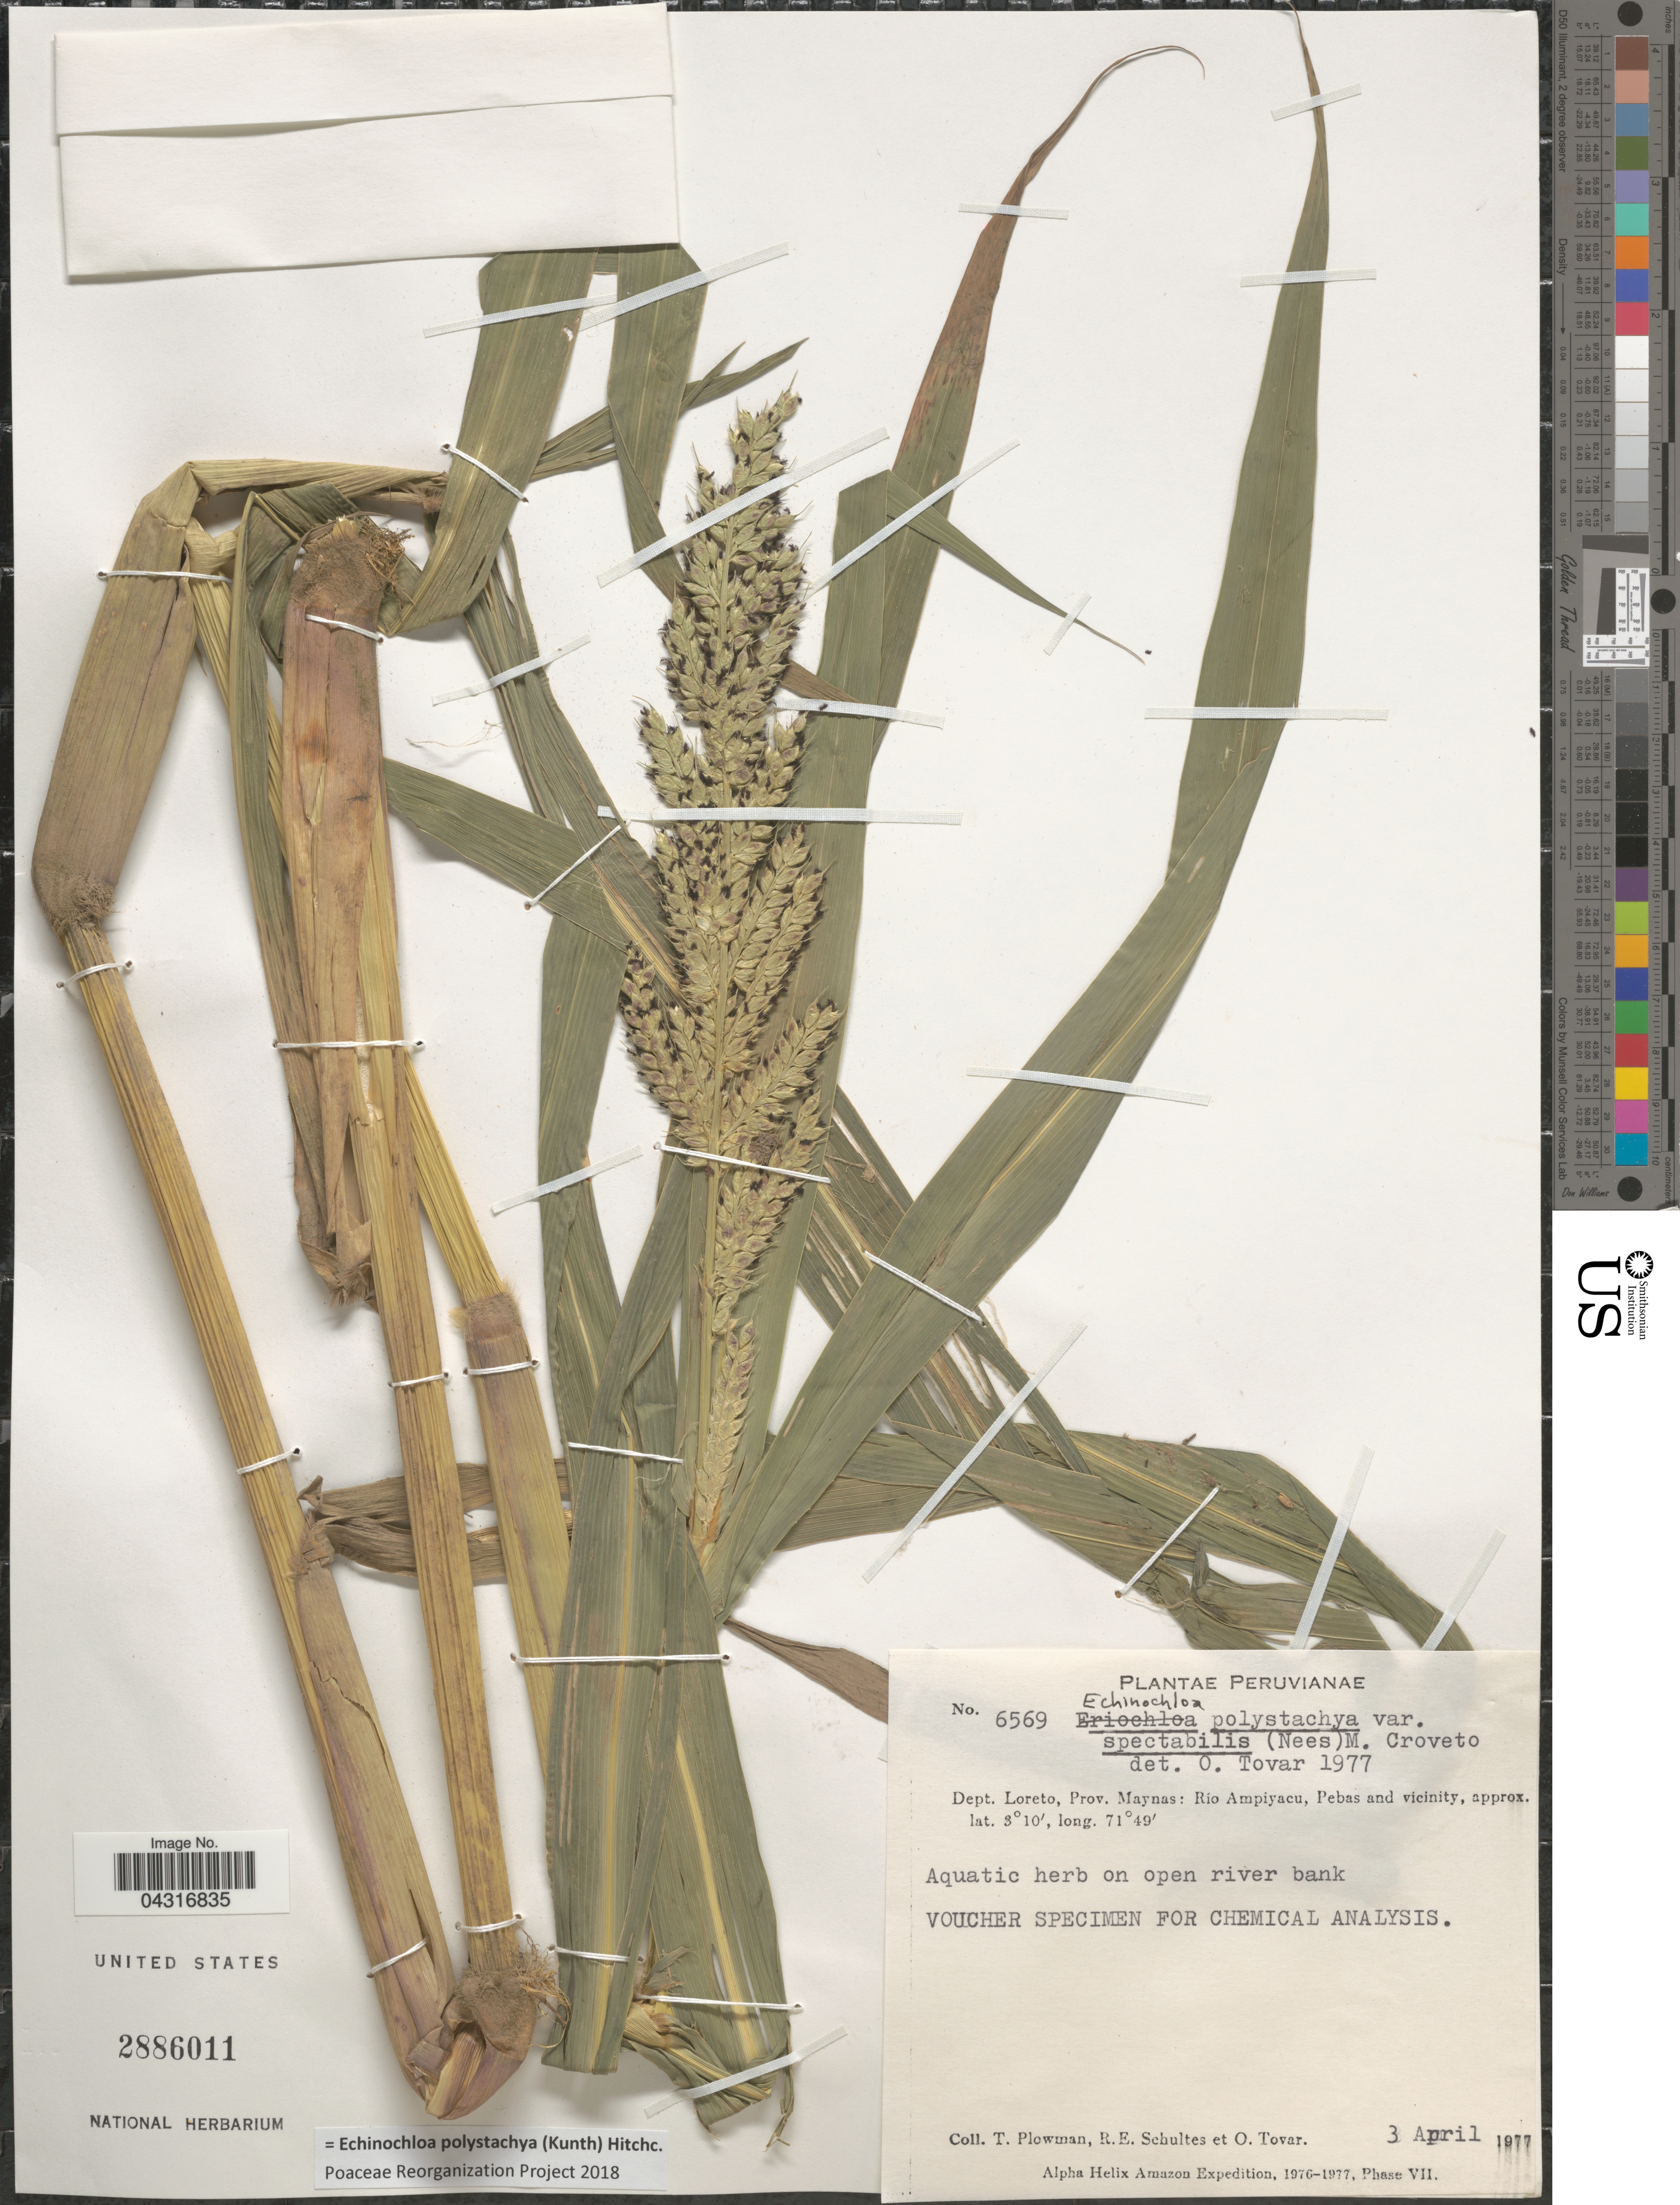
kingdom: Plantae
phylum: Tracheophyta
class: Liliopsida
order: Poales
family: Poaceae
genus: Echinochloa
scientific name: Echinochloa polystachya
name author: (Kunth) Hitchc.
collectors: T. Plowman, R. E. Schultes & Ó. Tovar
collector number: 6569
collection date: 1977-04-03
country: Peru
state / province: Loreto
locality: Dept. Loreto, Prov. Maynas: Río Ampiyacu, Pebas and vicinity. Aquatic herb on open river bank. Alpha Helix Amazon Expedition, 1976-1977, Phase VII.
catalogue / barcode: US 2886011